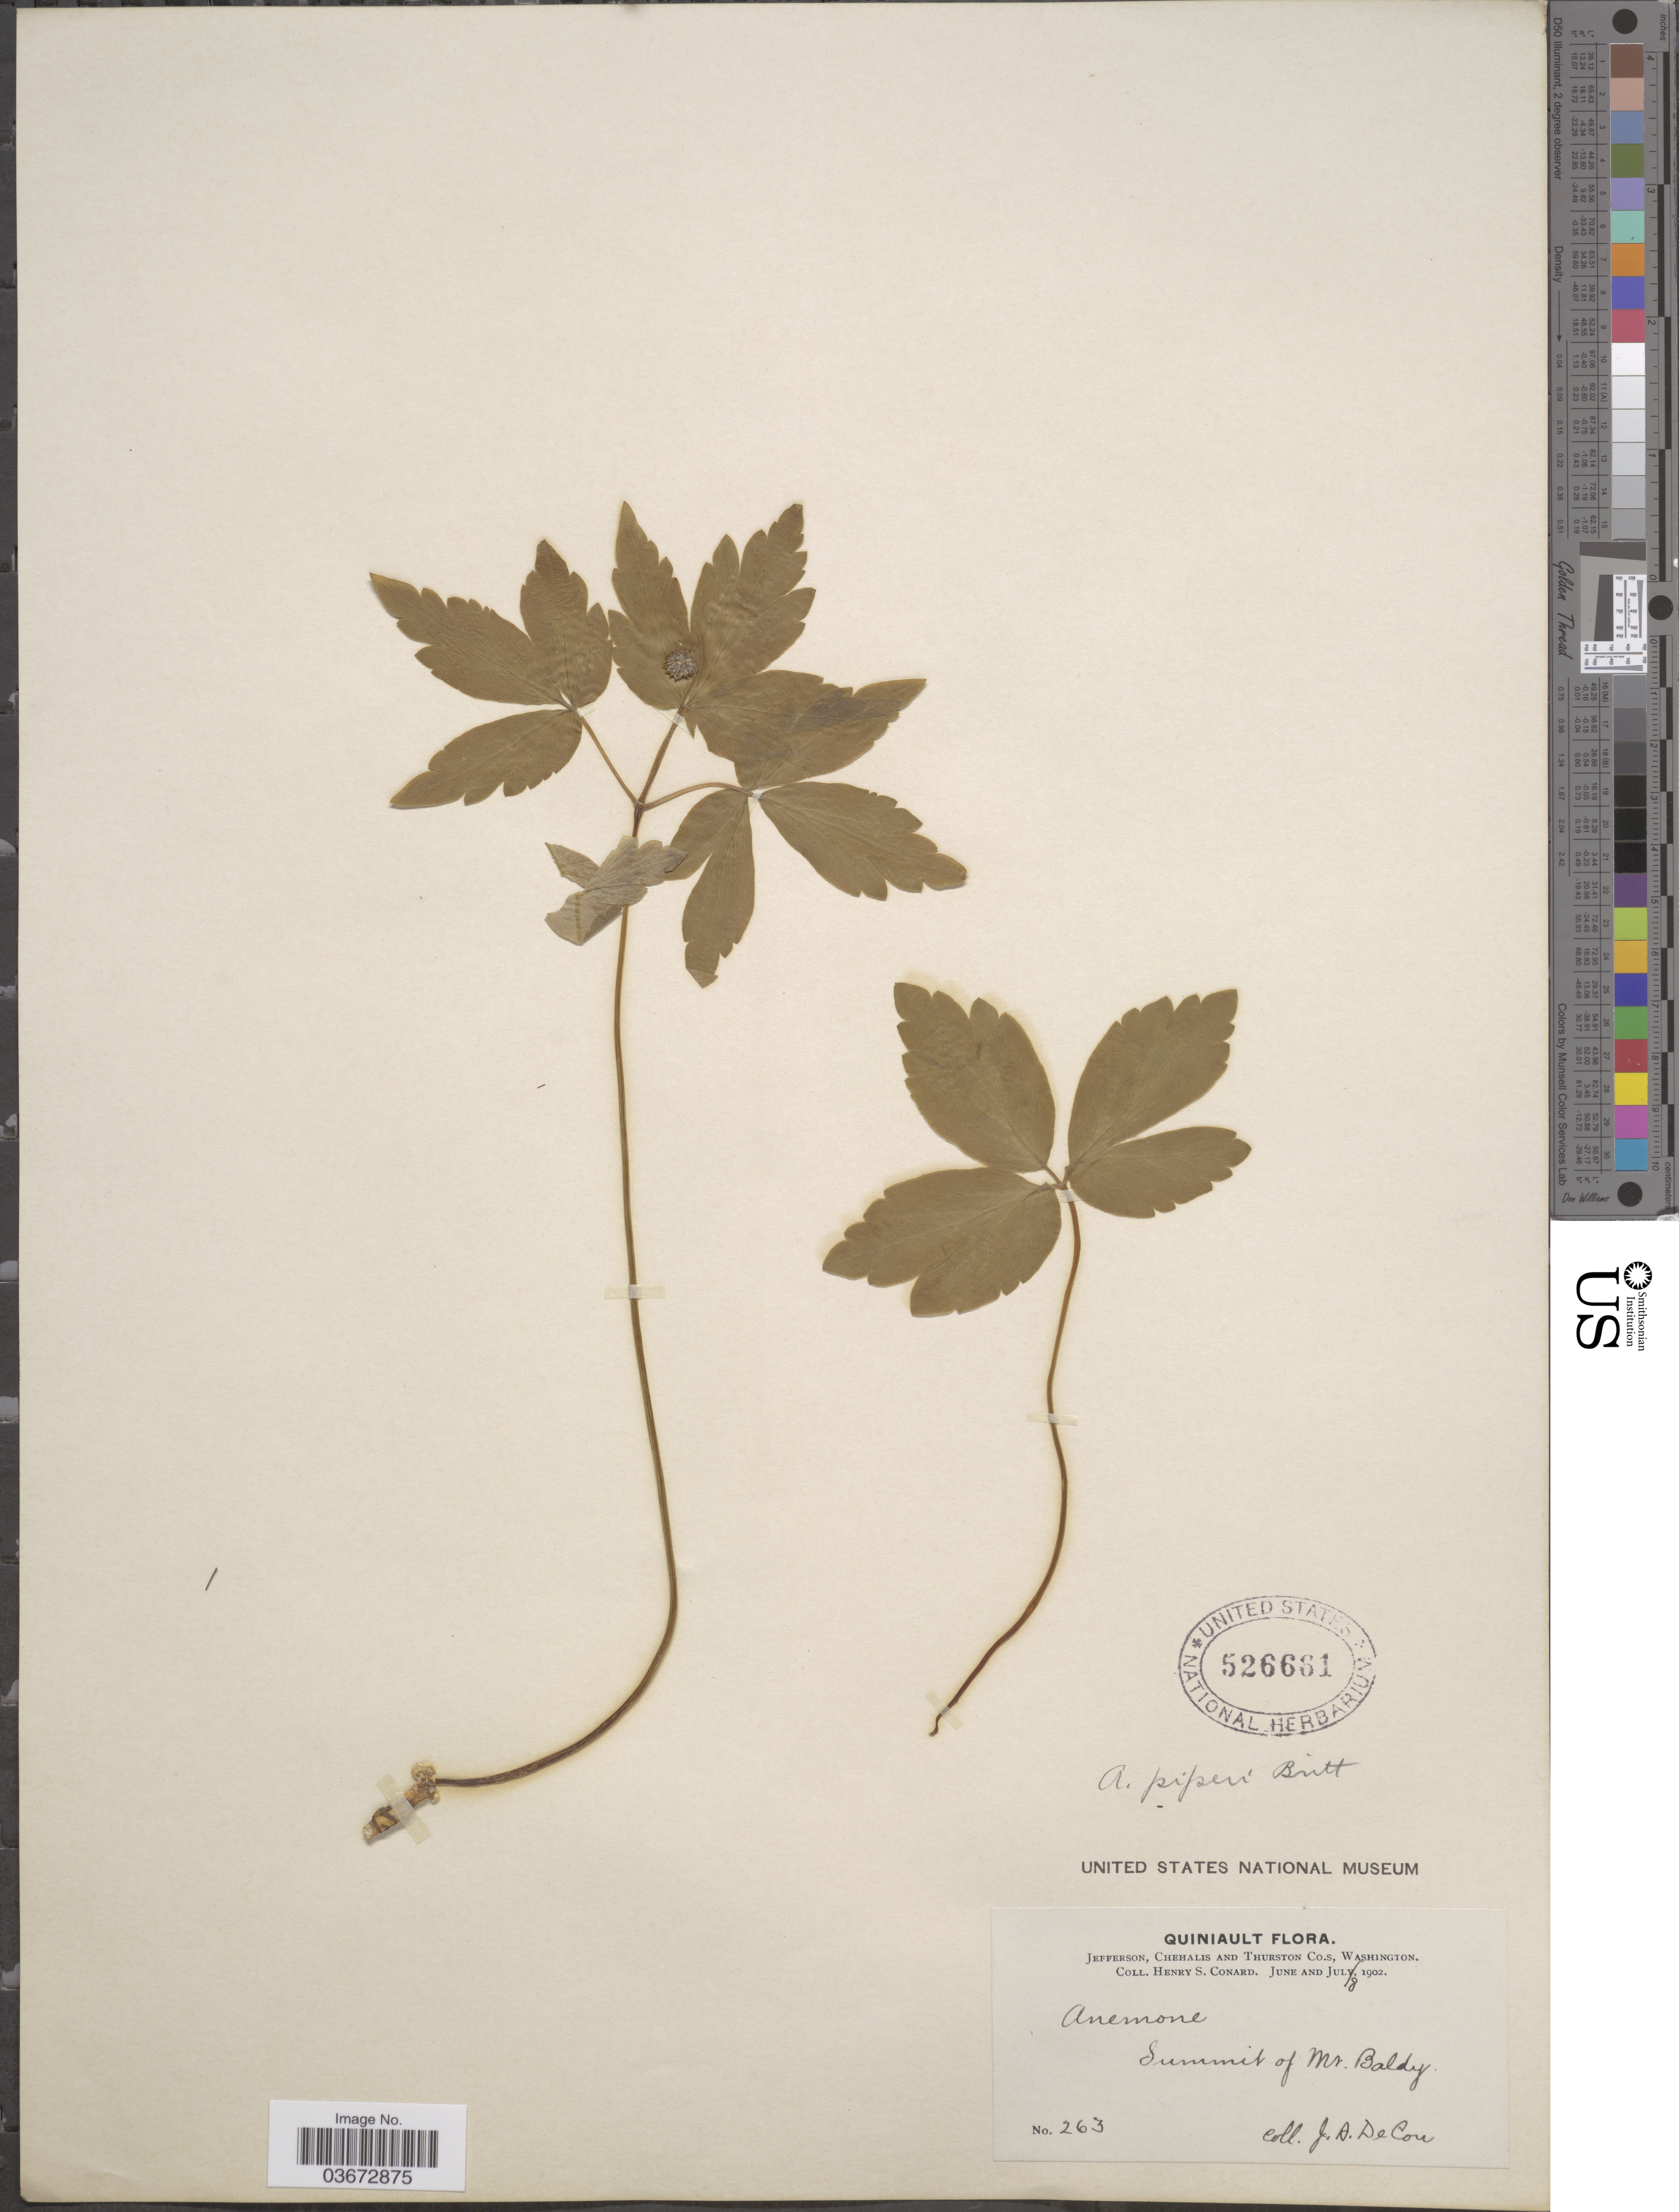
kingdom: Plantae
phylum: Tracheophyta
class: Magnoliopsida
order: Ranunculales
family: Ranunculaceae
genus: Anemone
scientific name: Anemone quinquefolia var. oregana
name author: (A. Gray) B.L. Rob.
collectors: H. S. Conard & J. DeCou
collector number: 263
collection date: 1902-07-08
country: United States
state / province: Washington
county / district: Thurston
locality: Quiniault. Jefferson, Chehalis and Thurston Co.s. Summit of Mt. Baldy.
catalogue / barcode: US 526661